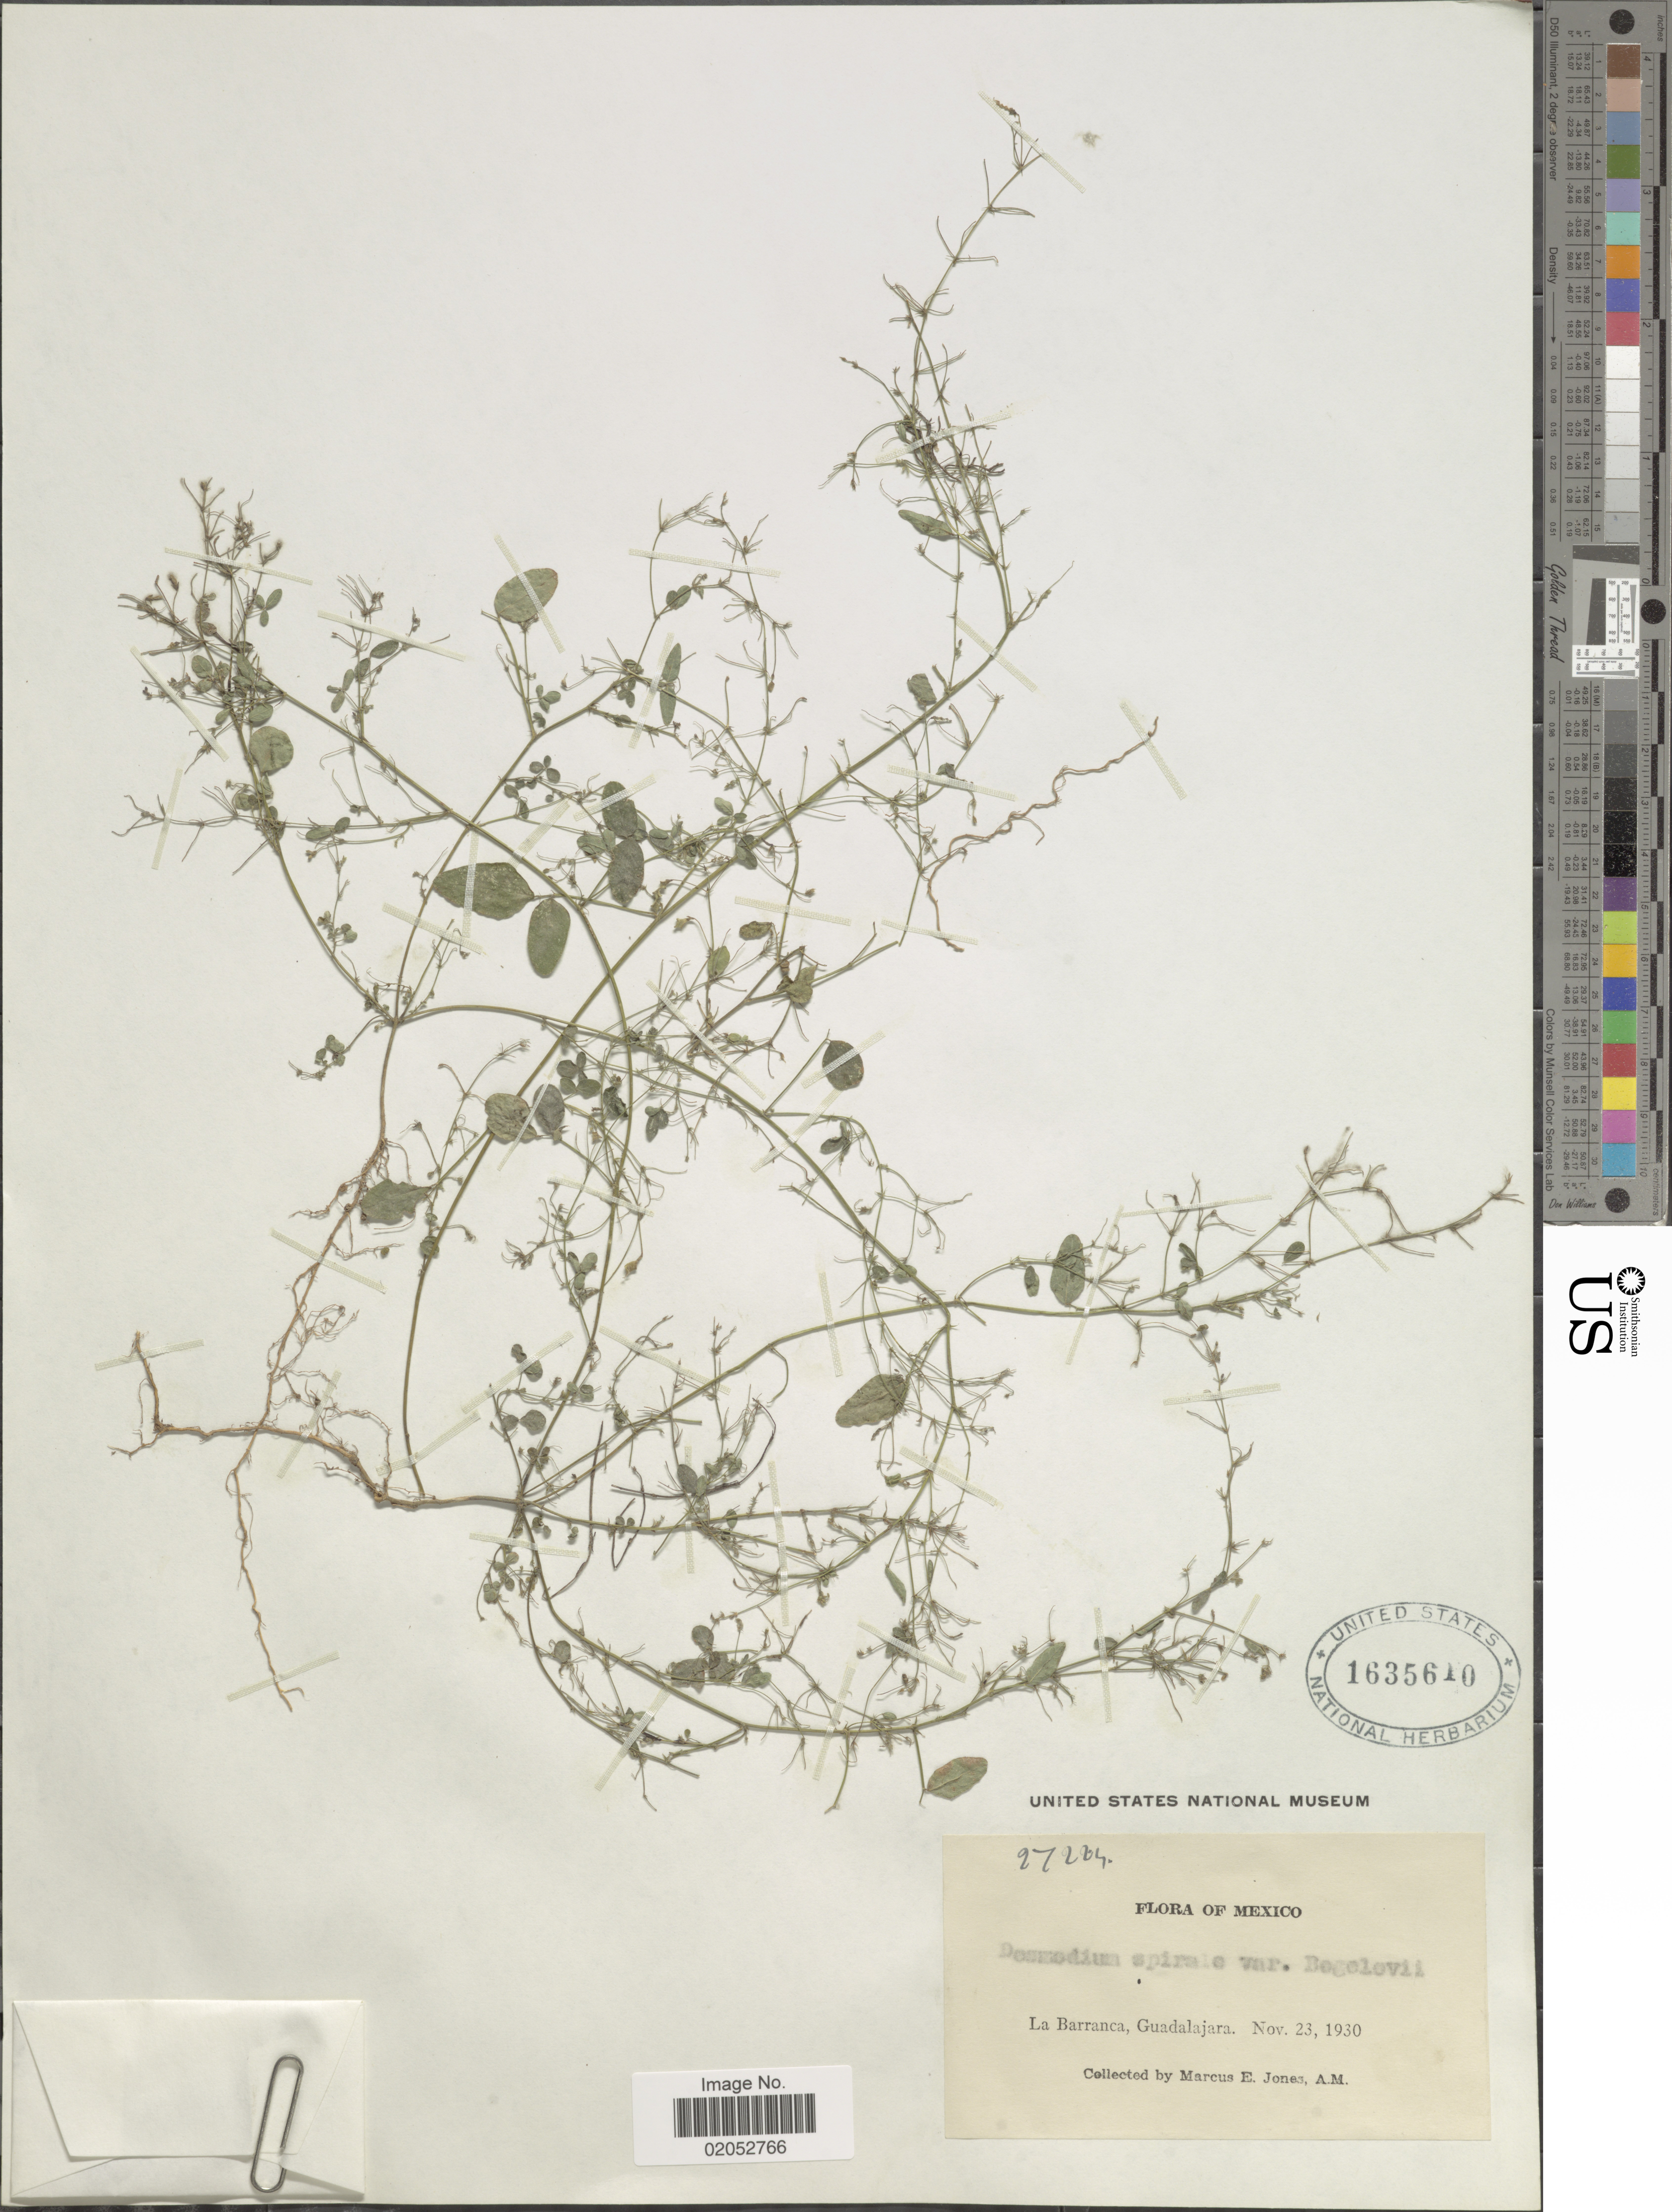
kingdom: Plantae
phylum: Tracheophyta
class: Magnoliopsida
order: Fabales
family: Fabaceae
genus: Desmodium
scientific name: Desmodium procumbens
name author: (Mill.) Hitchc.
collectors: M. E. Jones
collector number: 27224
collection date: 1930-11-23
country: Mexico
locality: La Barranca, Guadalajara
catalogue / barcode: US 1635610